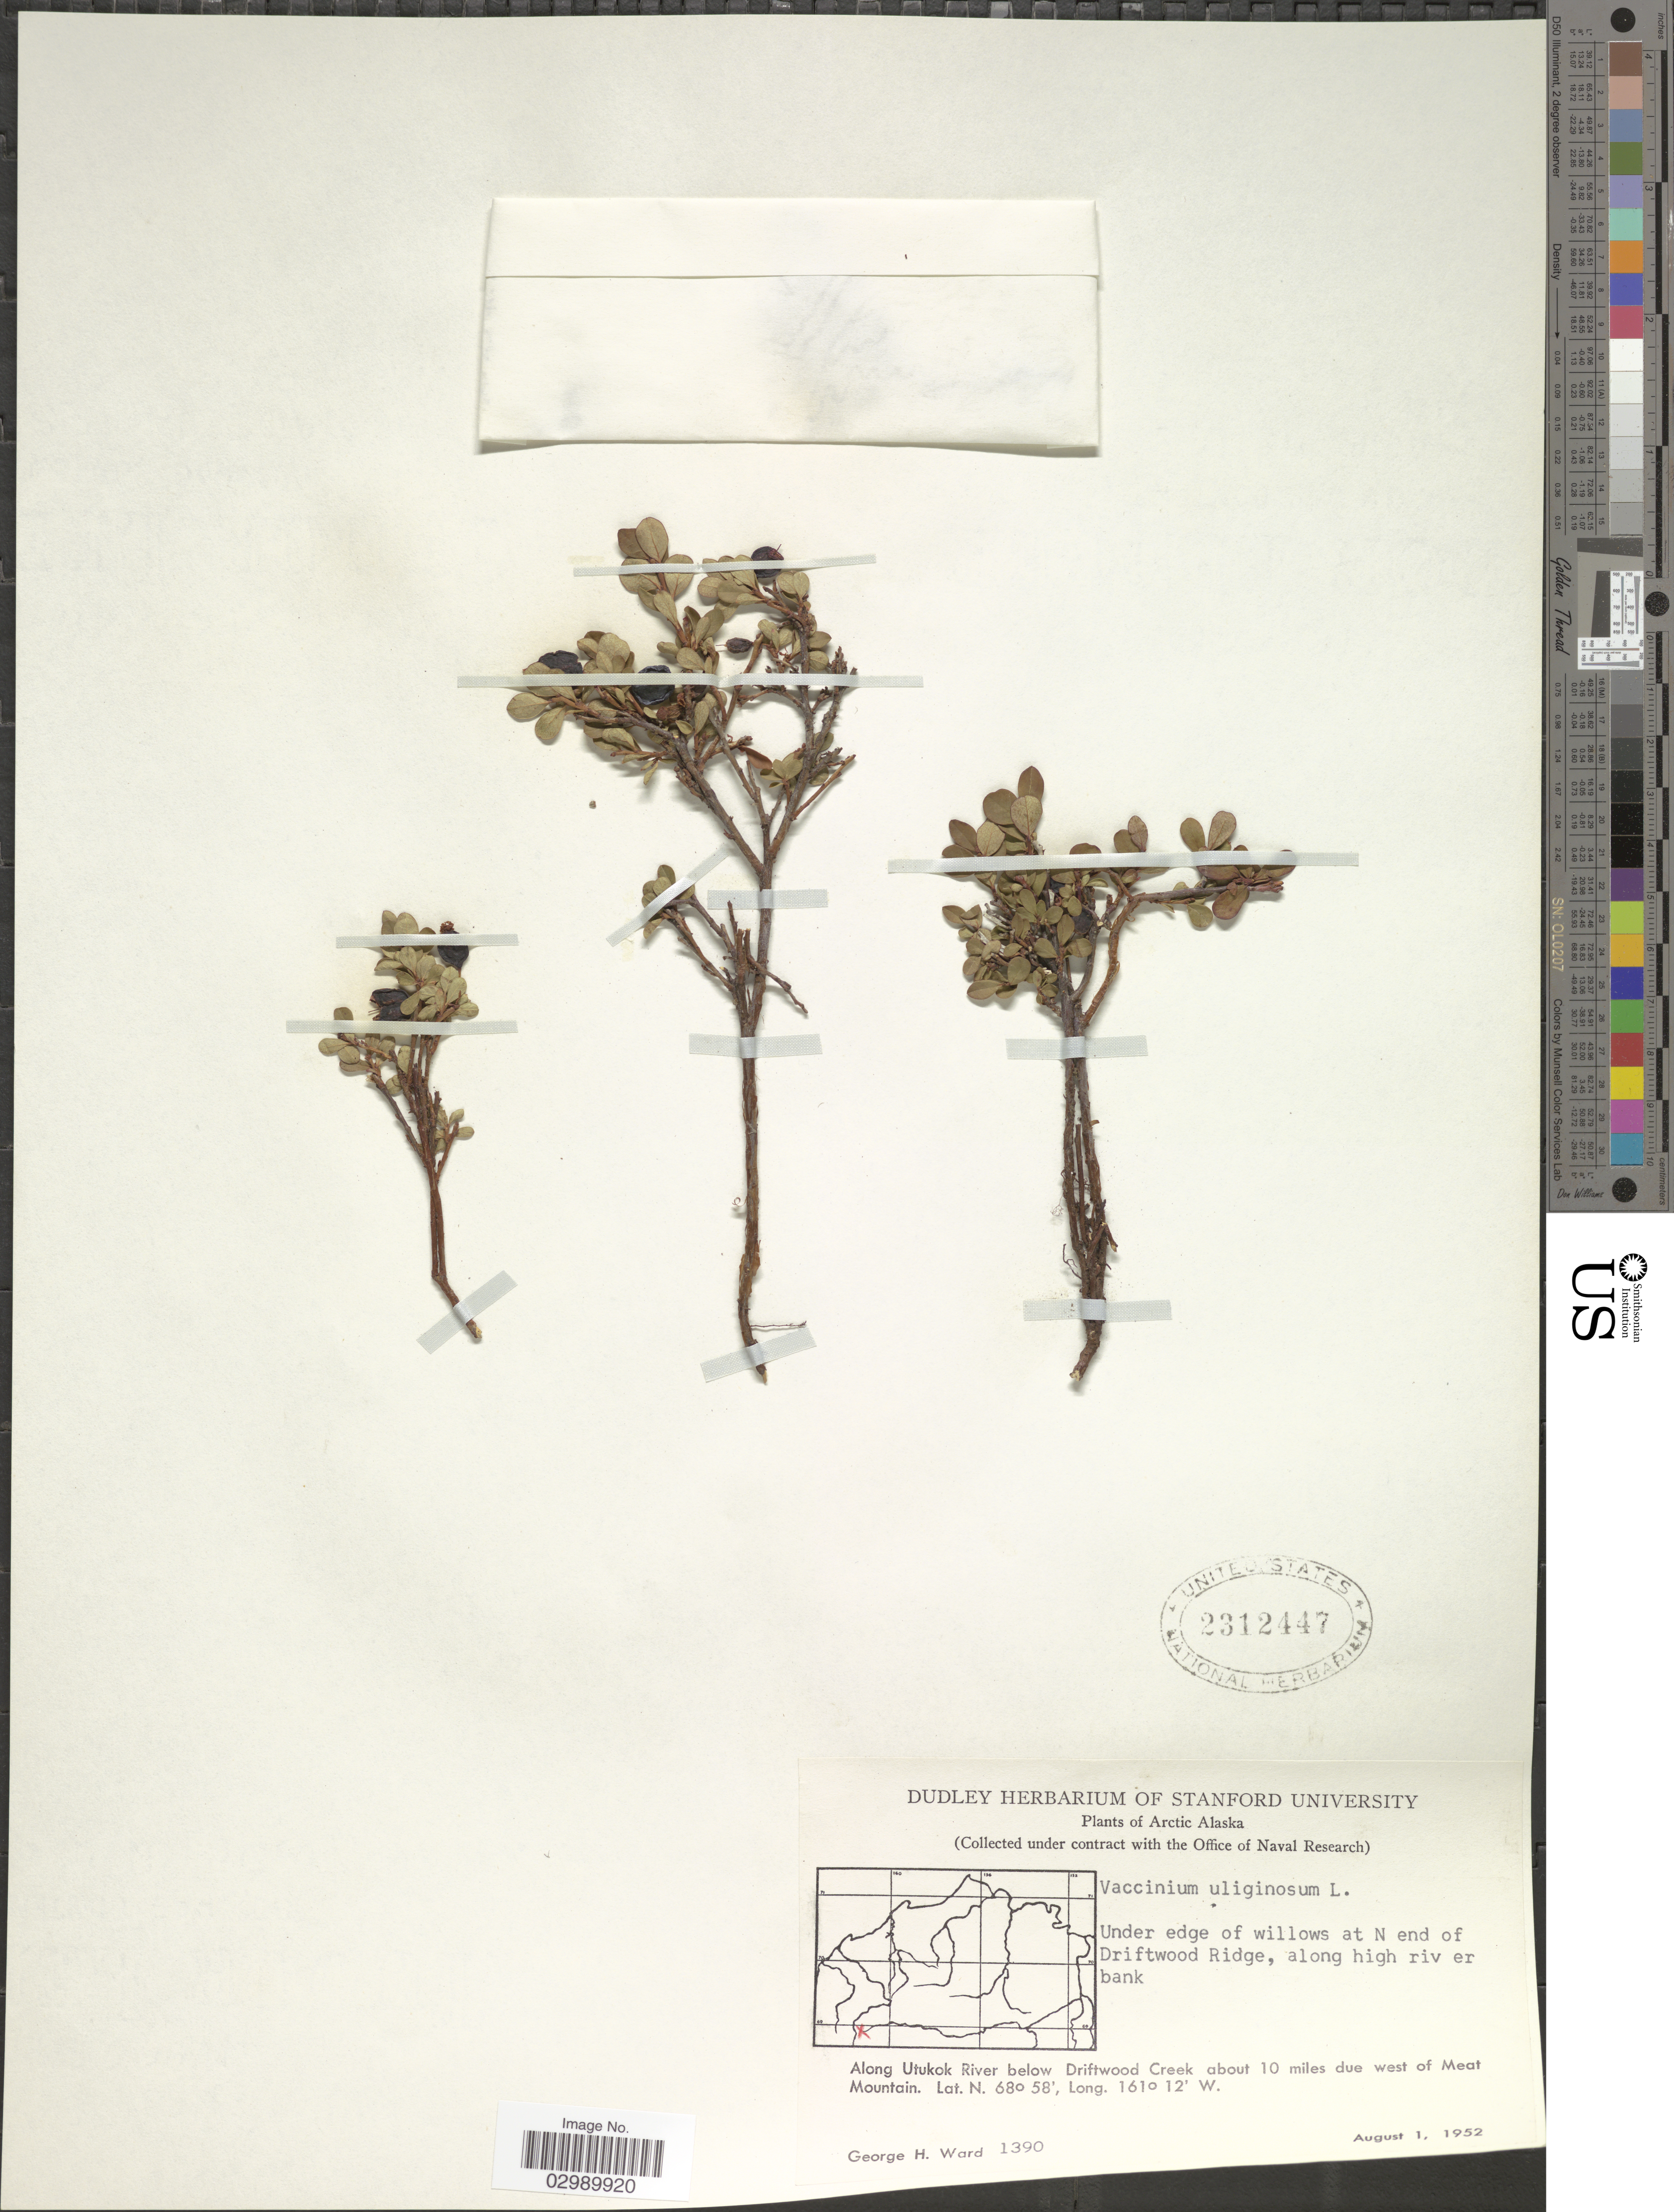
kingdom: Plantae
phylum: Tracheophyta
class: Magnoliopsida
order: Ericales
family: Ericaceae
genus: Vaccinium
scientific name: Vaccinium uliginosum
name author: L.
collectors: G. H. Ward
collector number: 1390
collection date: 1952-08-01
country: United States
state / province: Alaska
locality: Arctic Alaska, Along Utukok River below Driftwood Creek, about 10 miles due west of Meat Mountain, Under edge of willows at N end of Driftwood Ridge, along high river bank.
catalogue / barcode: US 2312447